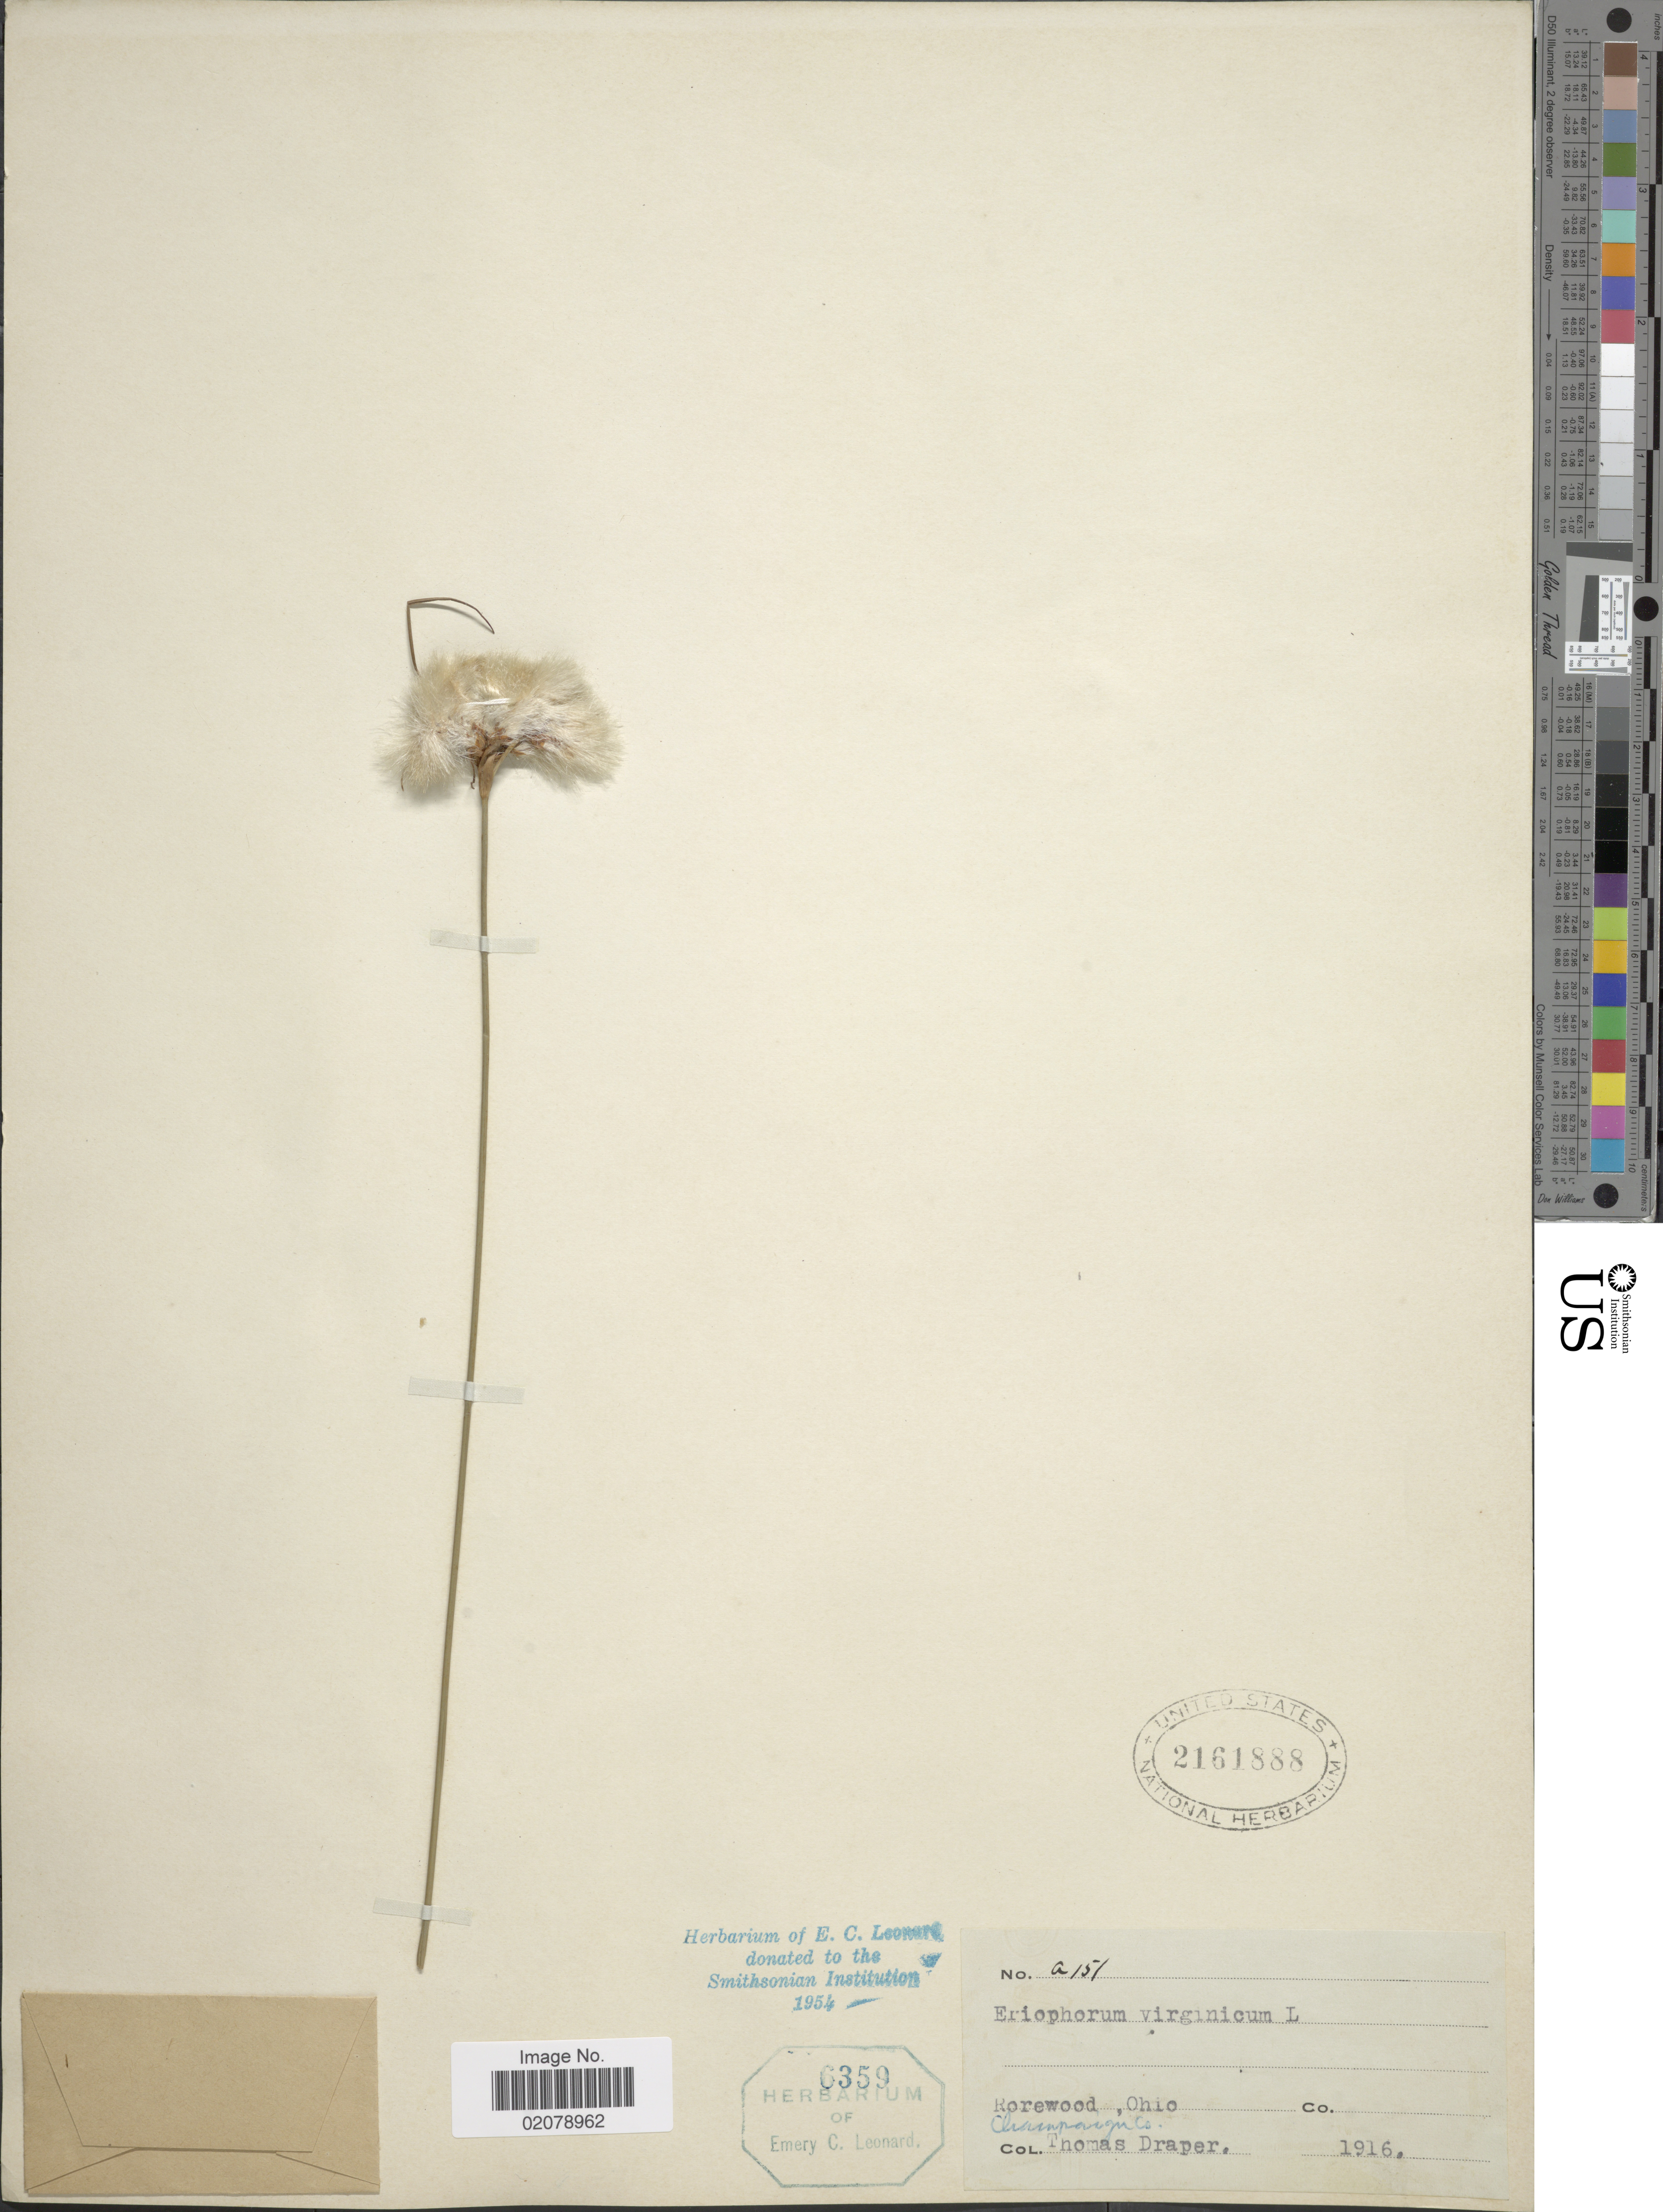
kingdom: Plantae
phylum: Tracheophyta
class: Liliopsida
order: Poales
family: Cyperaceae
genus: Eriophorum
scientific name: Eriophorum virginicum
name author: L.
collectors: T. Draper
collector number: a151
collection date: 1916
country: United States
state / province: Ohio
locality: Rorewood, Ohio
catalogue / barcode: US 2161888